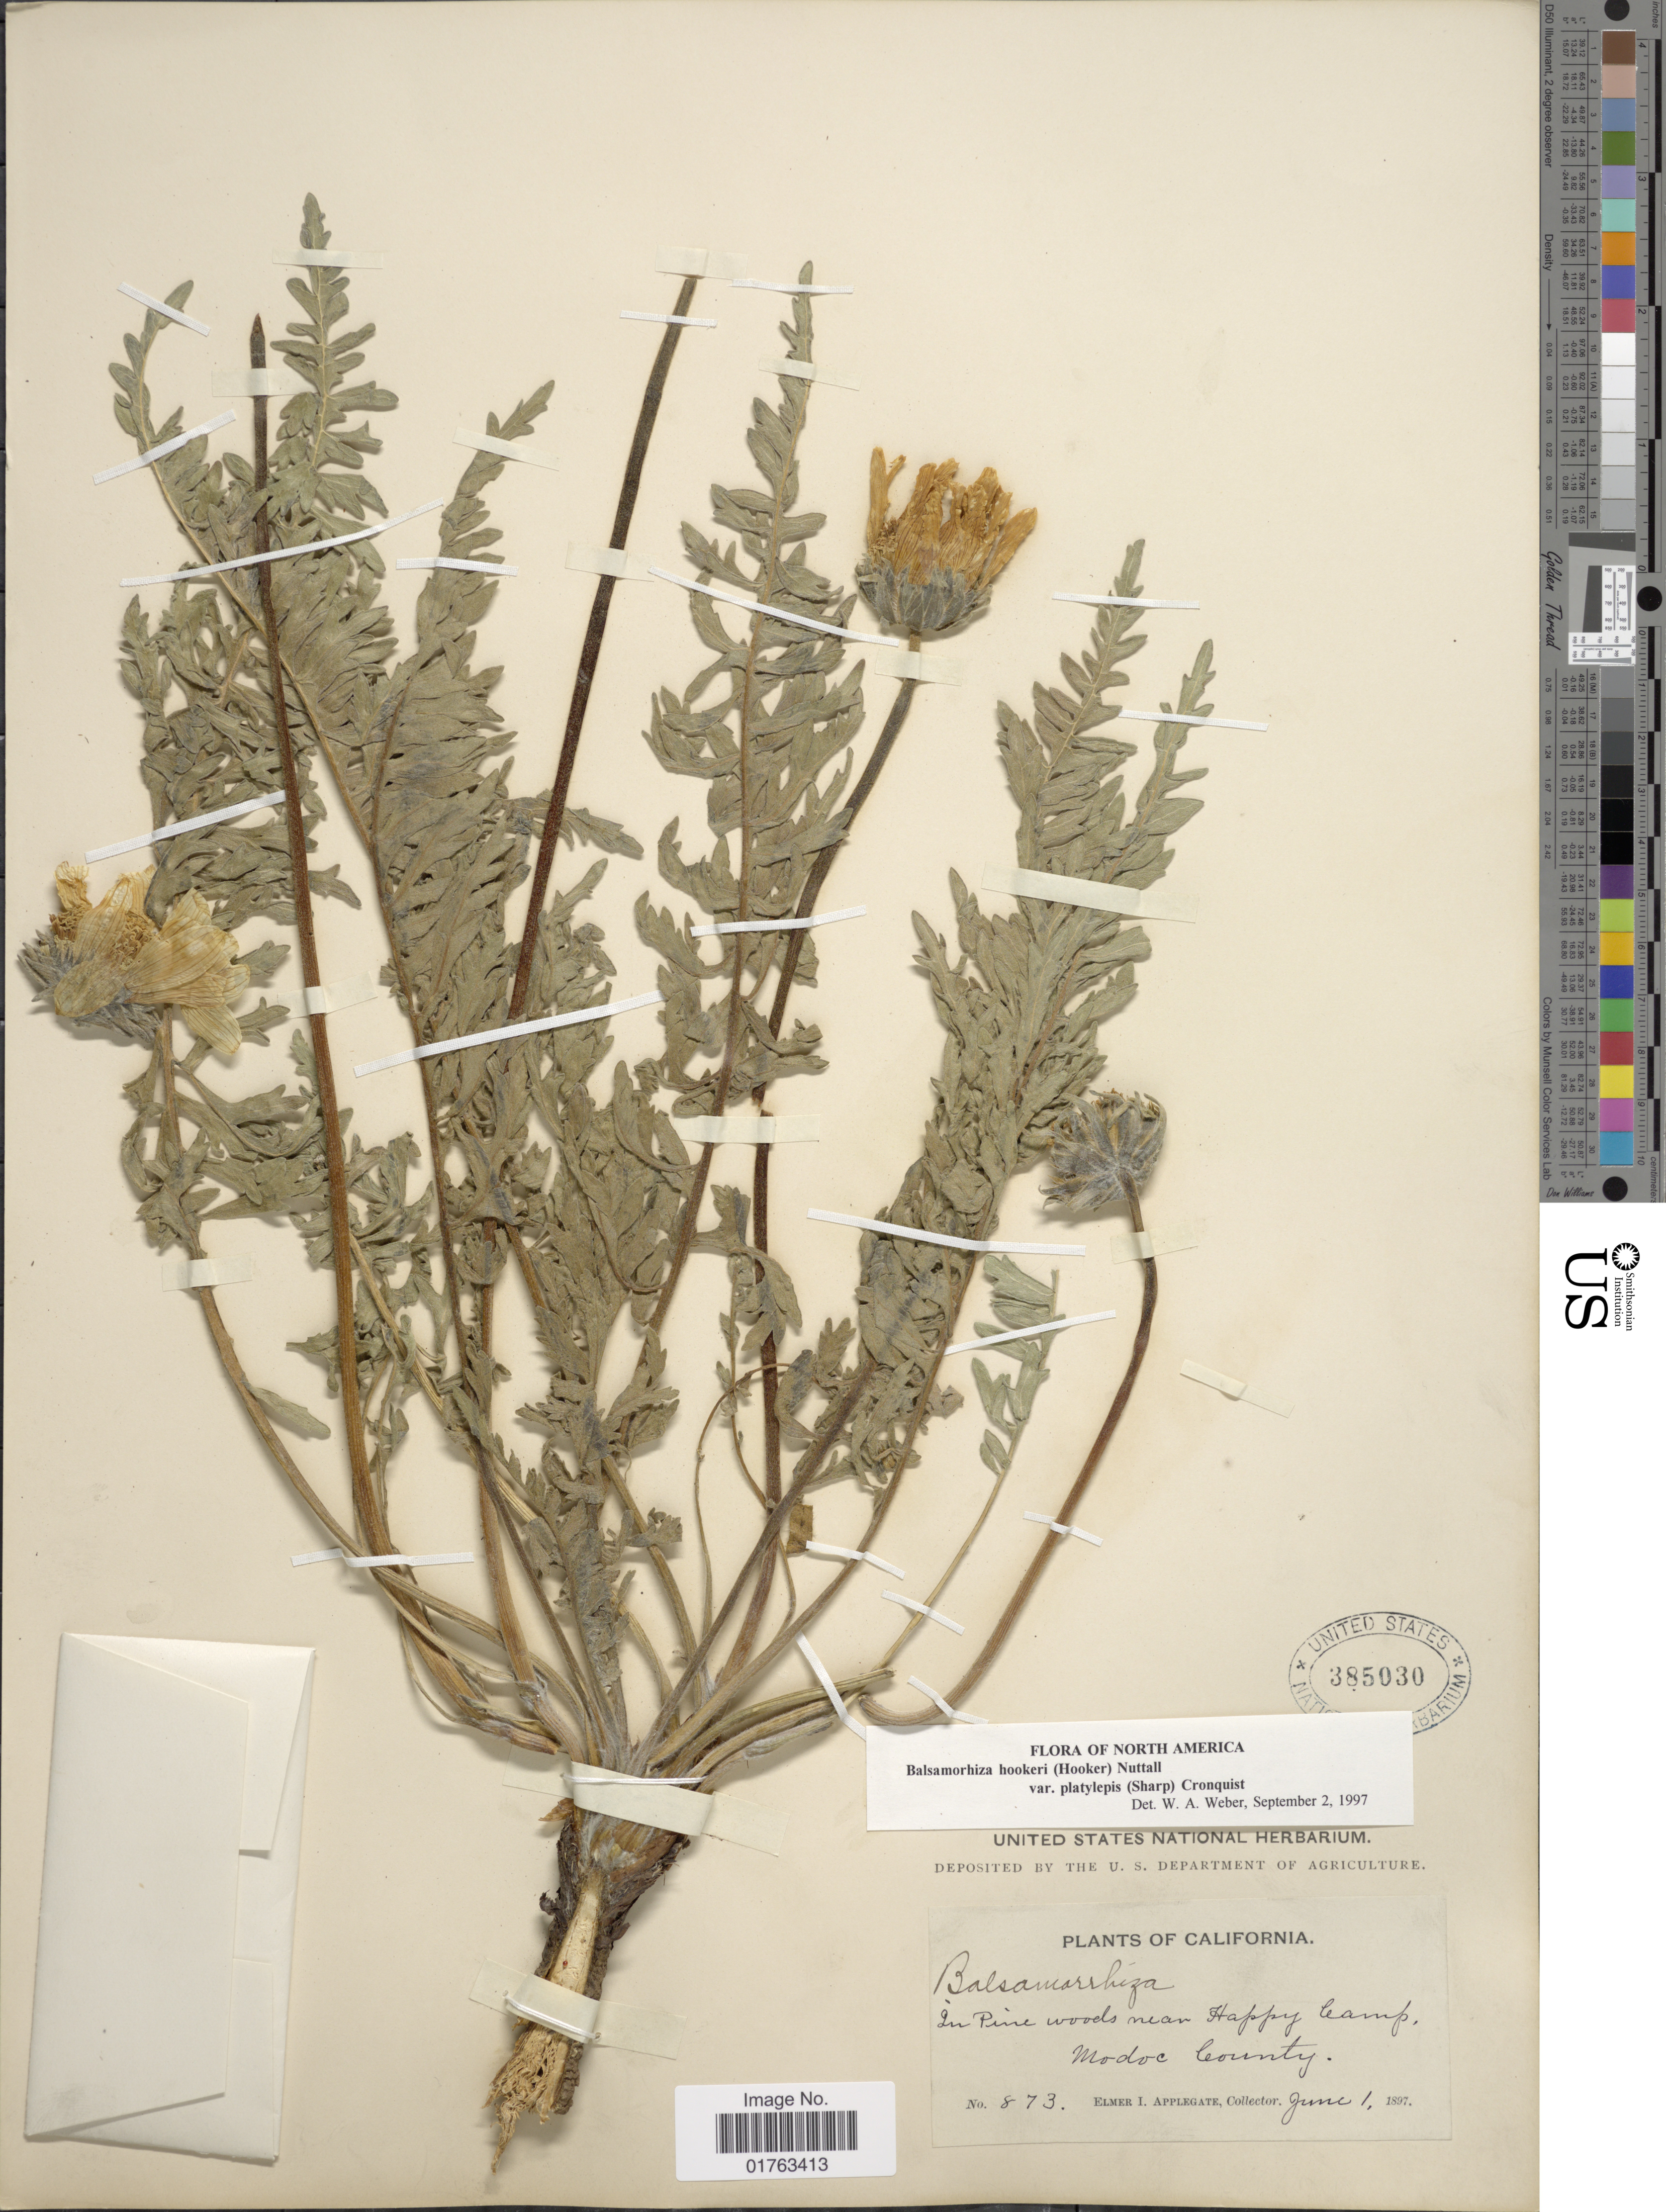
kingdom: Plantae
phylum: Tracheophyta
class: Magnoliopsida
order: Asterales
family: Asteraceae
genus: Balsamorhiza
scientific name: Balsamorhiza hookeri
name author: Nutt.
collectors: E. I. Applegate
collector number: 873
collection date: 1897-06-01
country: United States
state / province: California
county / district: Modoc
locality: near Happy Camp, Modoc County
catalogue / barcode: US 385030